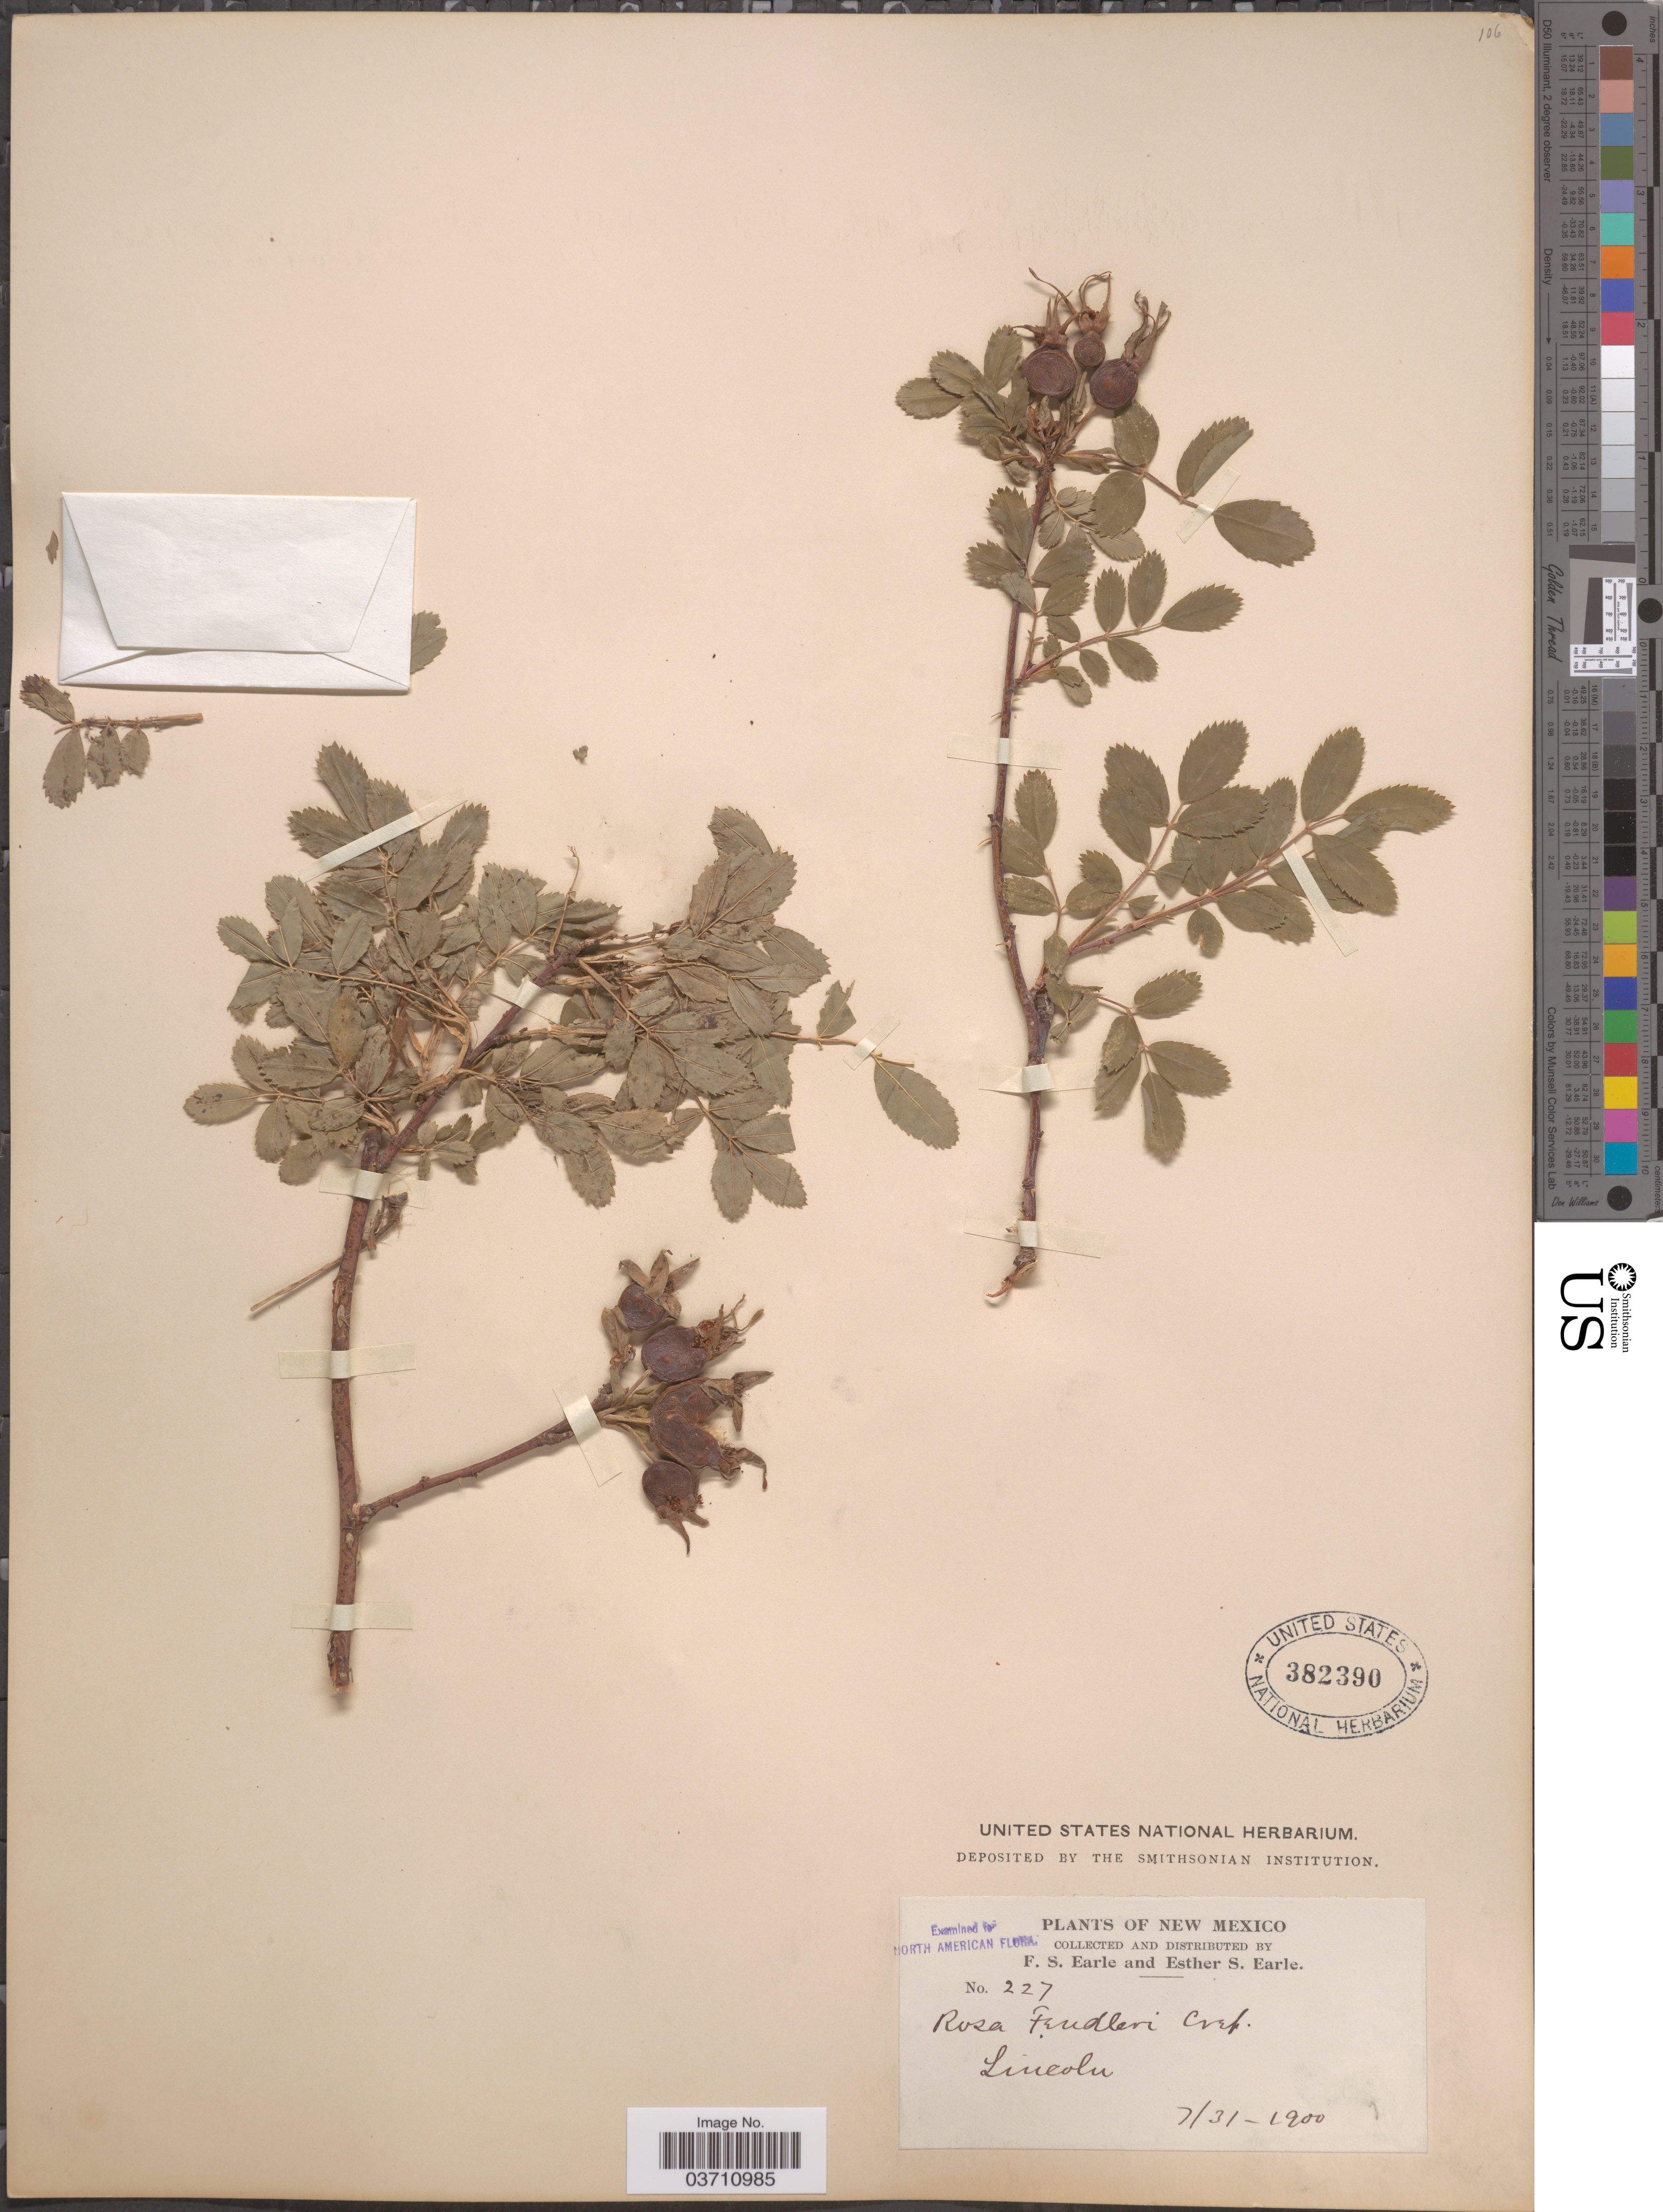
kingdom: Plantae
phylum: Tracheophyta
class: Magnoliopsida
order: Rosales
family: Rosaceae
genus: Rosa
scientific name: Rosa fendleri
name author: Crép.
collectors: F. S. Earle & E. S. Earle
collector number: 227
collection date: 1900-07-31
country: United States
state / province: New Mexico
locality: Lincoln.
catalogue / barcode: US 382390